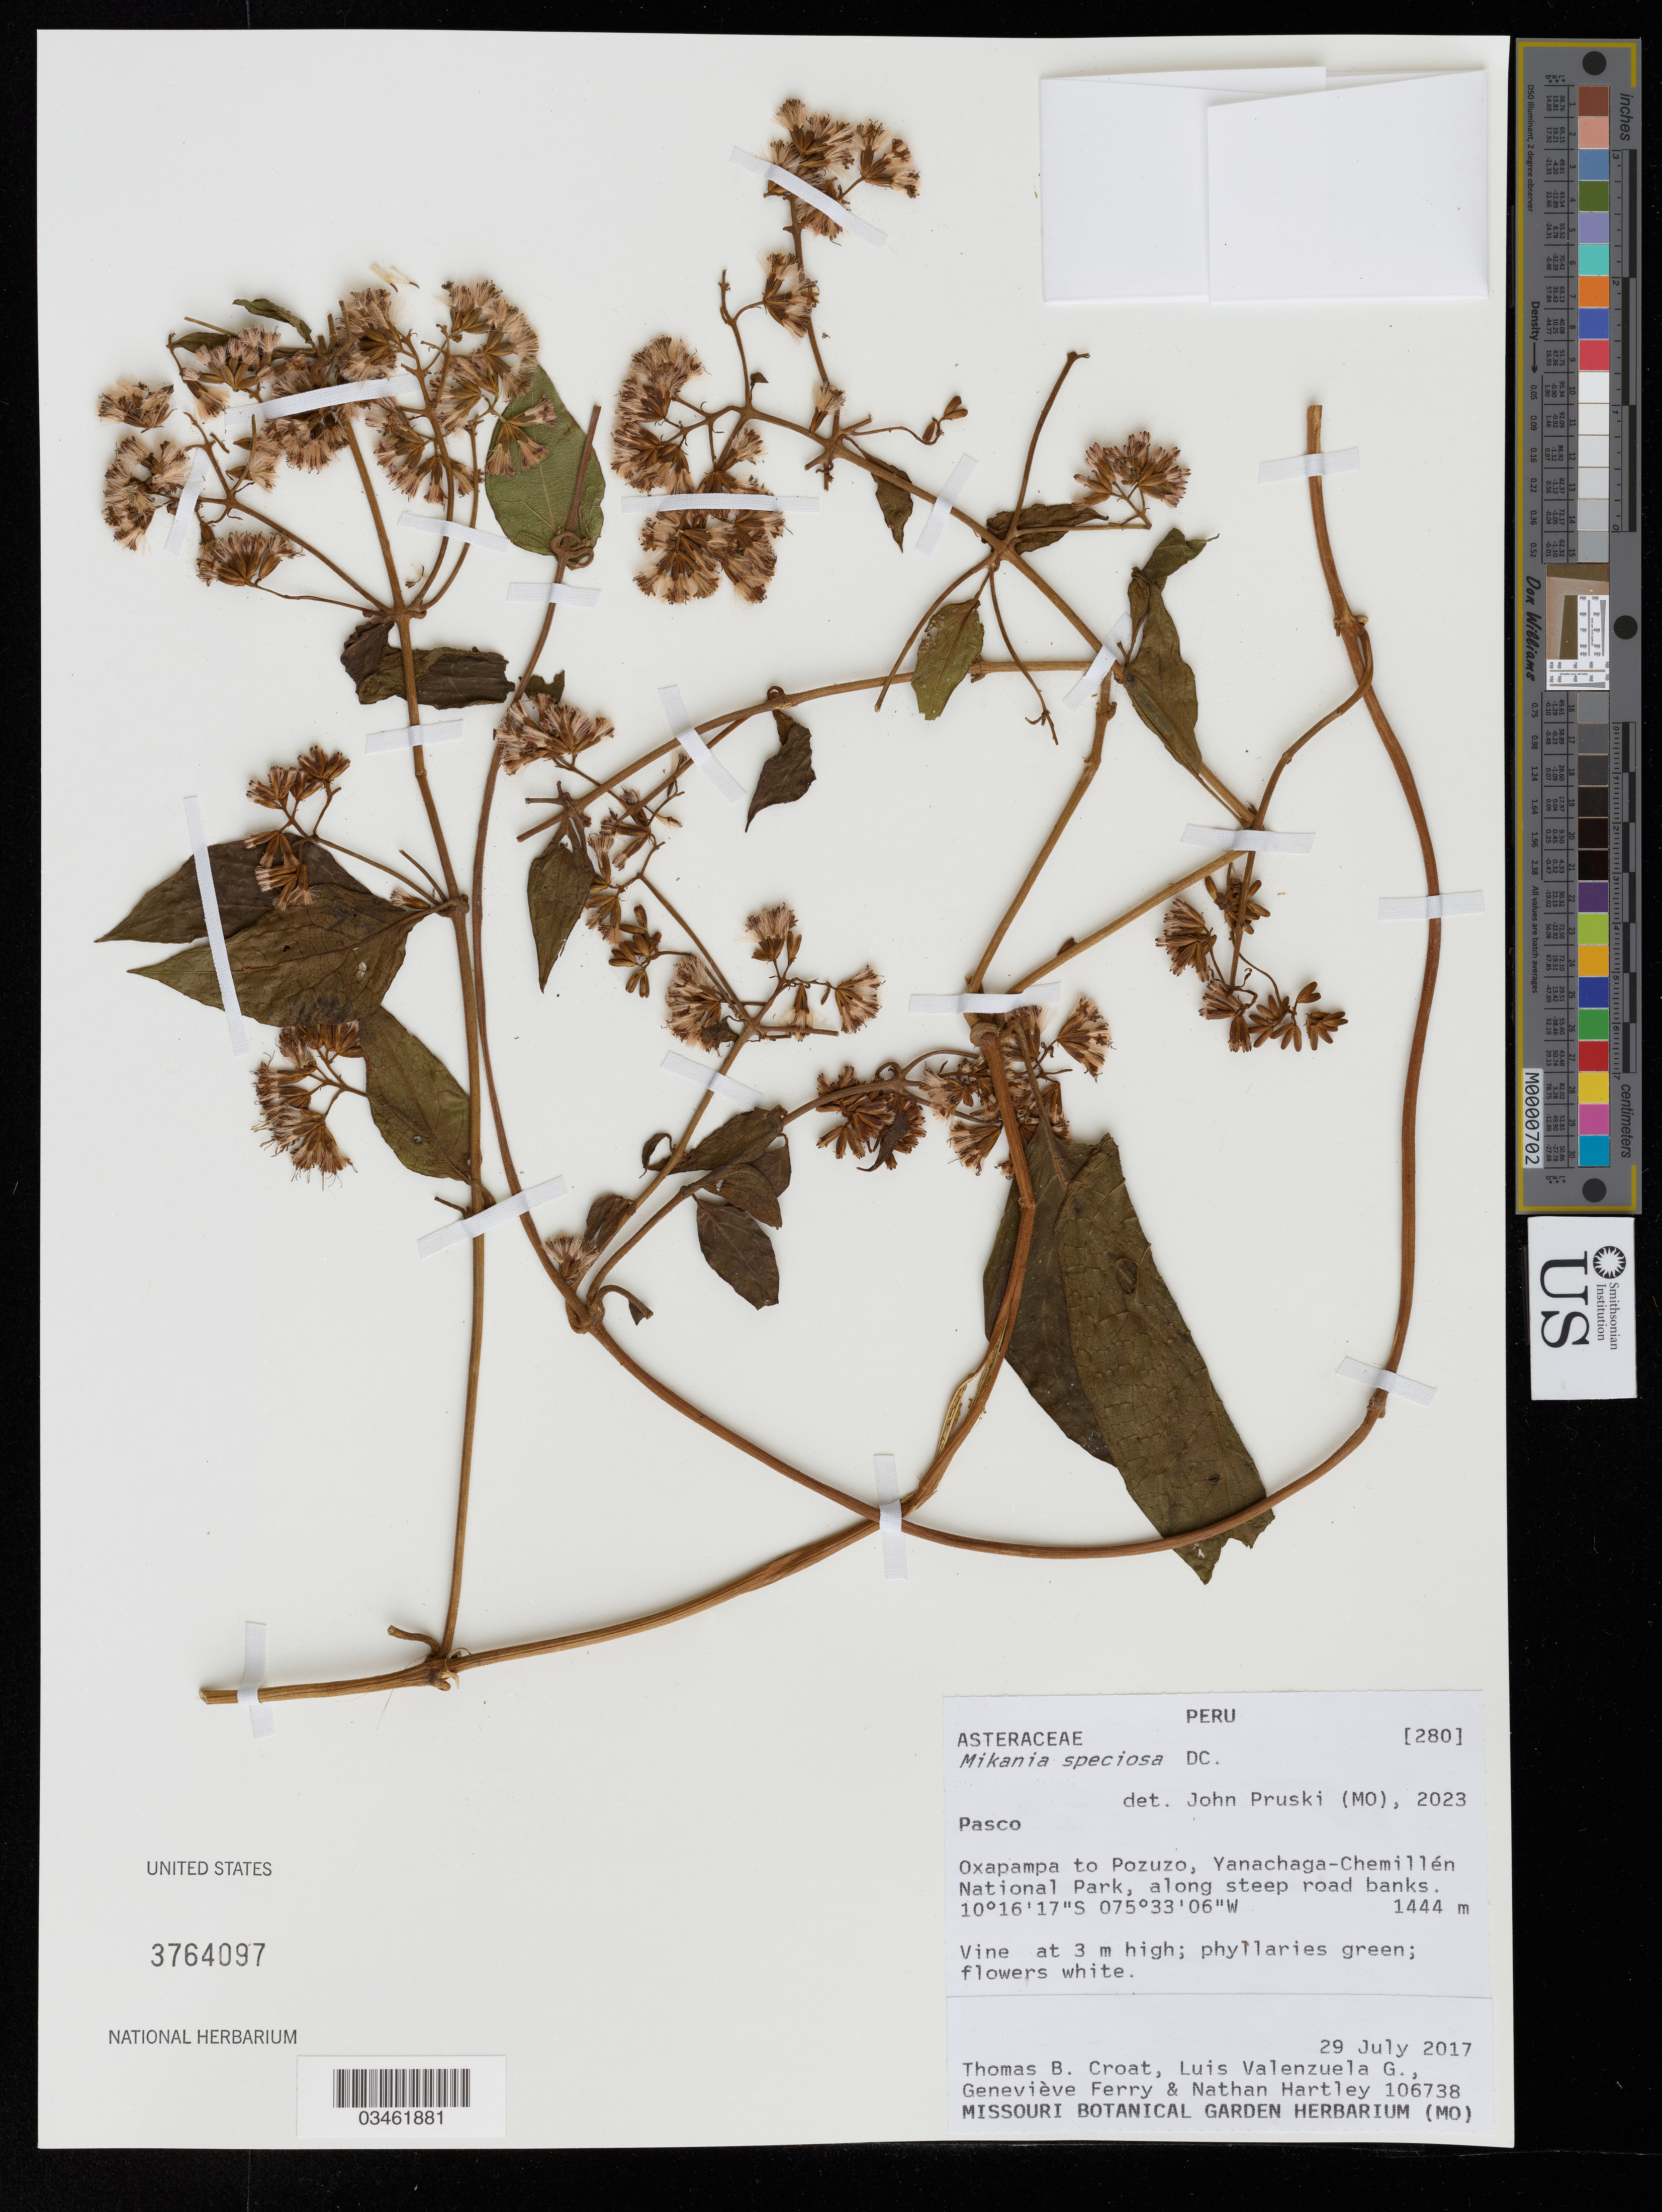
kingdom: Plantae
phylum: Tracheophyta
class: Magnoliopsida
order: Asterales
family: Asteraceae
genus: Mikania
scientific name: Mikania speciosa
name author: DC.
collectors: T. B. Croat, L. Valenzuela, G. Ferry & N. Hartley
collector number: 106738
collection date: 2017-07-29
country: Peru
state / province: Pasco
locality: Oxapampa to Pozuzo, Yanachaga-Chemillén National Park, along steep road banks.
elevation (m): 1444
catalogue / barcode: US 3764097